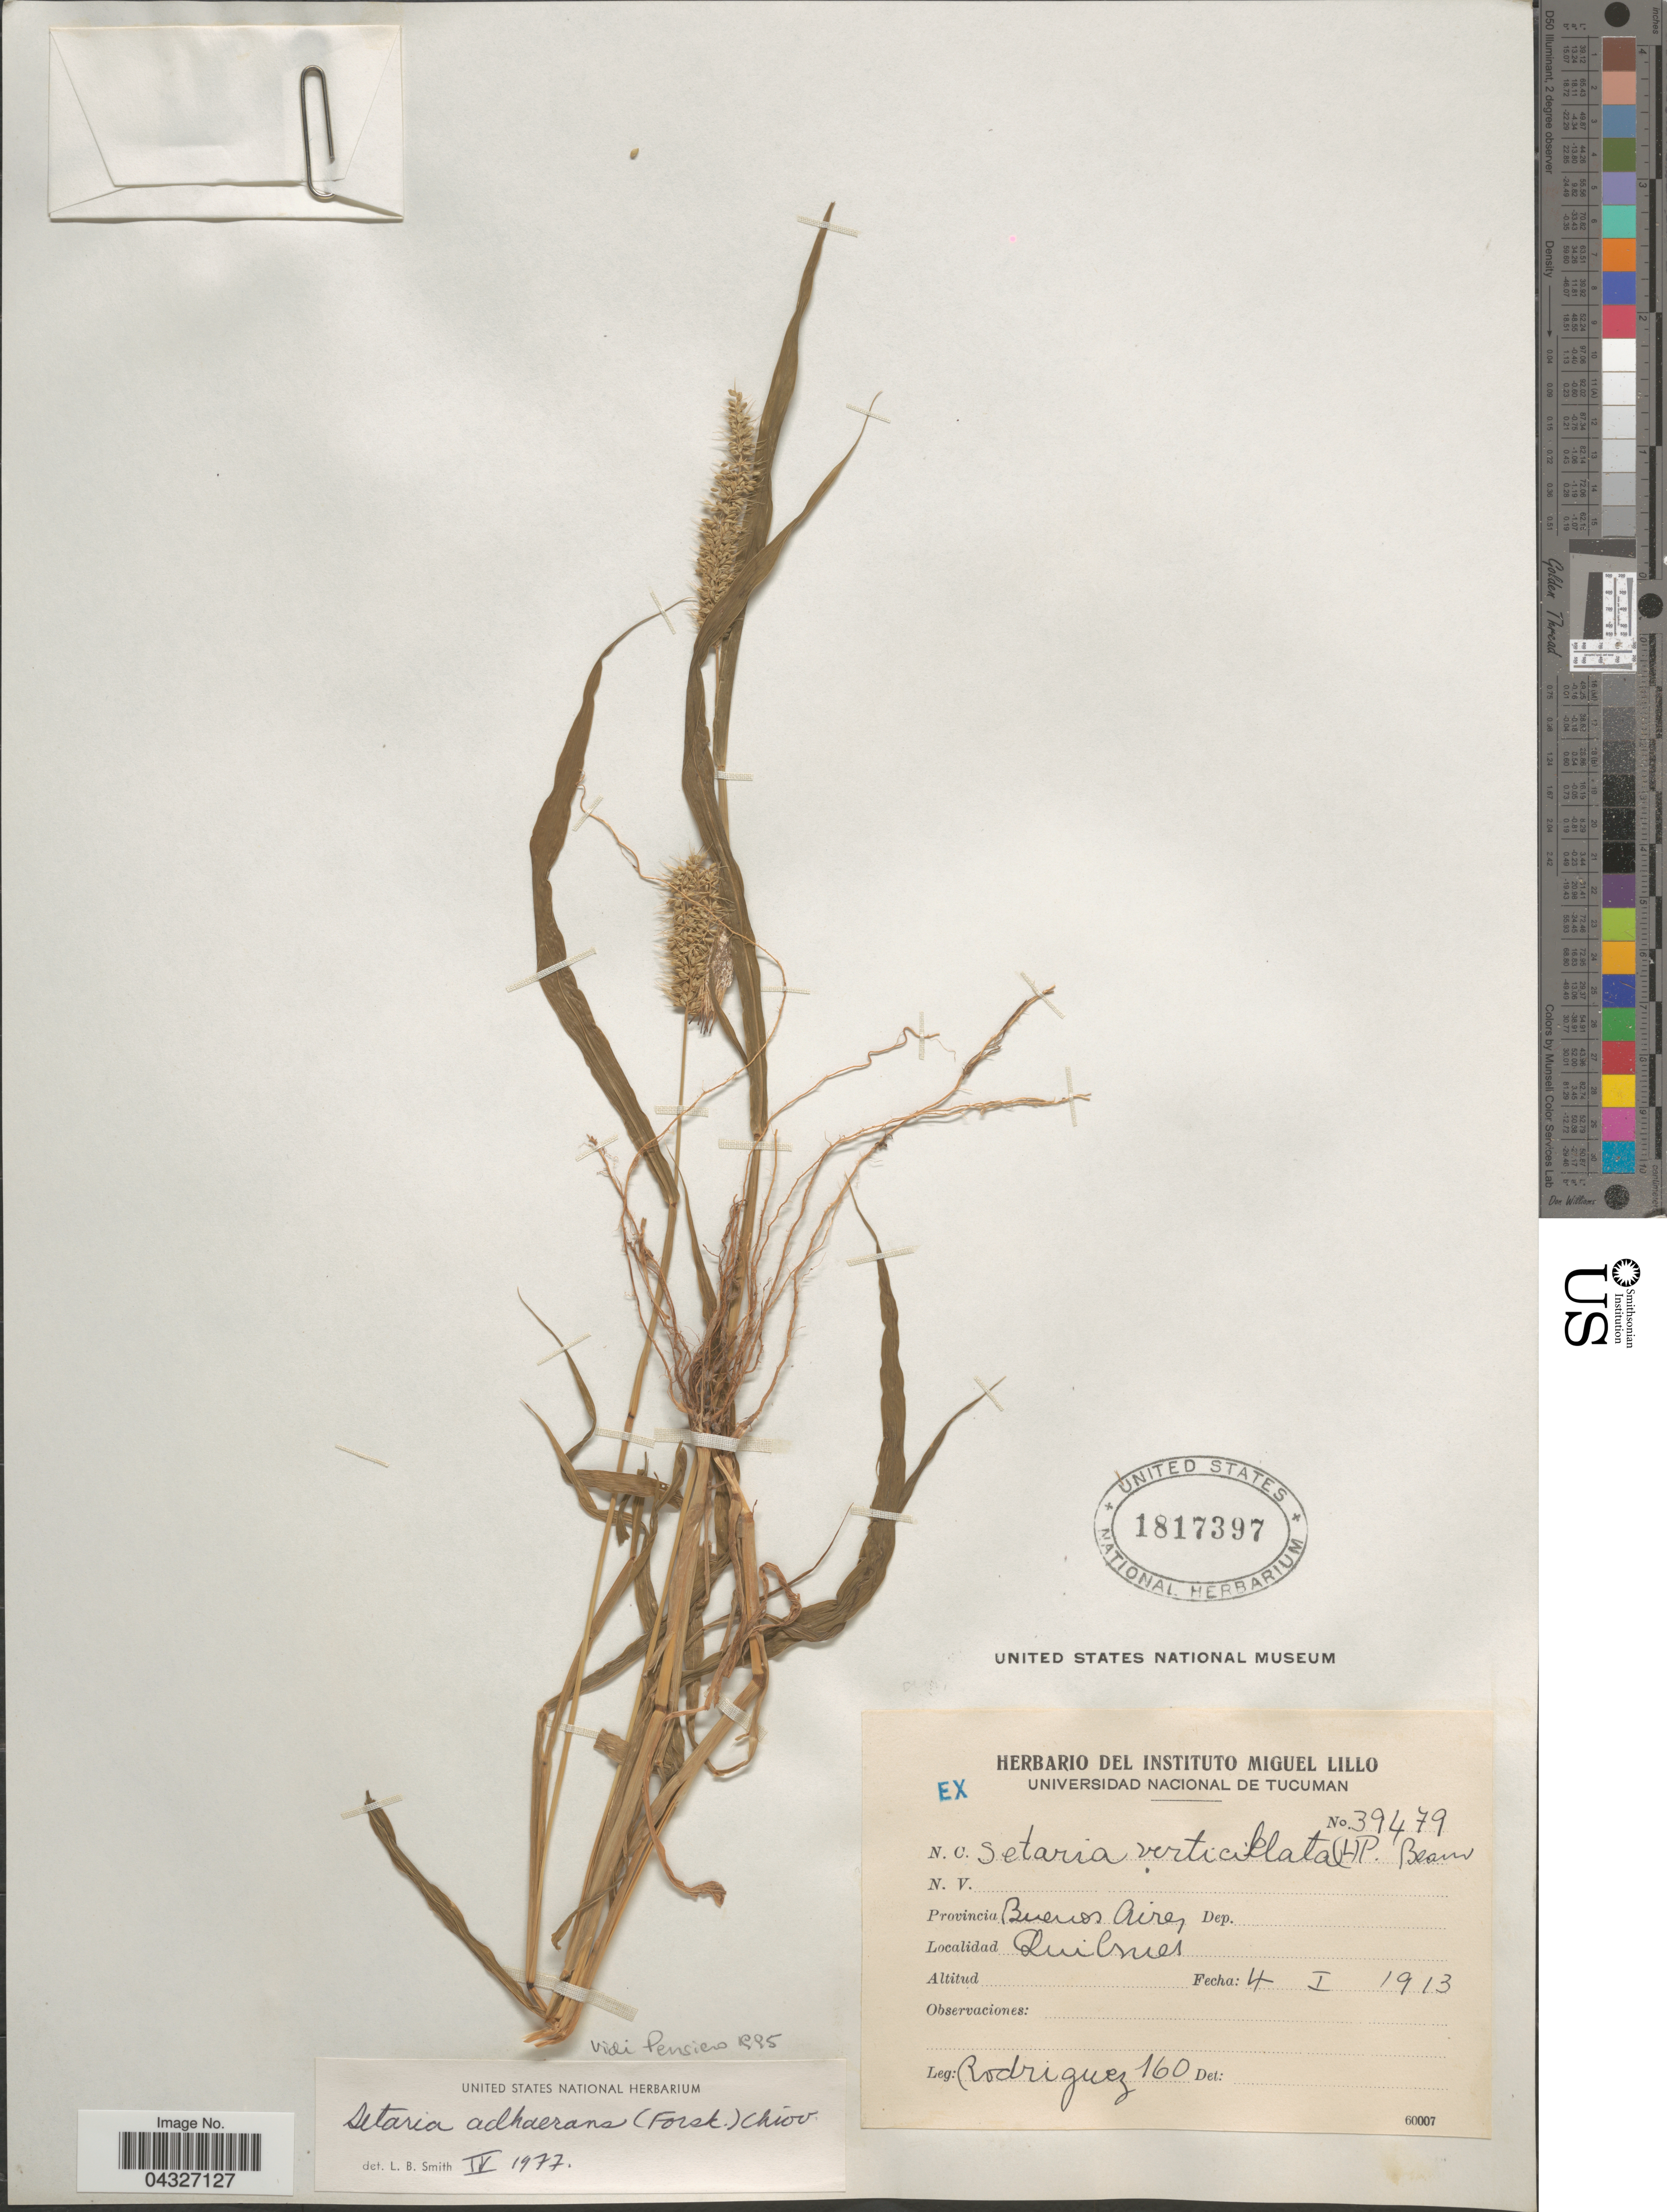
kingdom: Plantae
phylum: Tracheophyta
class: Liliopsida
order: Poales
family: Poaceae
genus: Setaria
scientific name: Setaria adhaerens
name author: (Forssk.) Chiov.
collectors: Rodriguez, --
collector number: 160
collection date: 1913-01-04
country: Argentina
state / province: Buenos Aires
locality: Quilmes.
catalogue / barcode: US 1817397